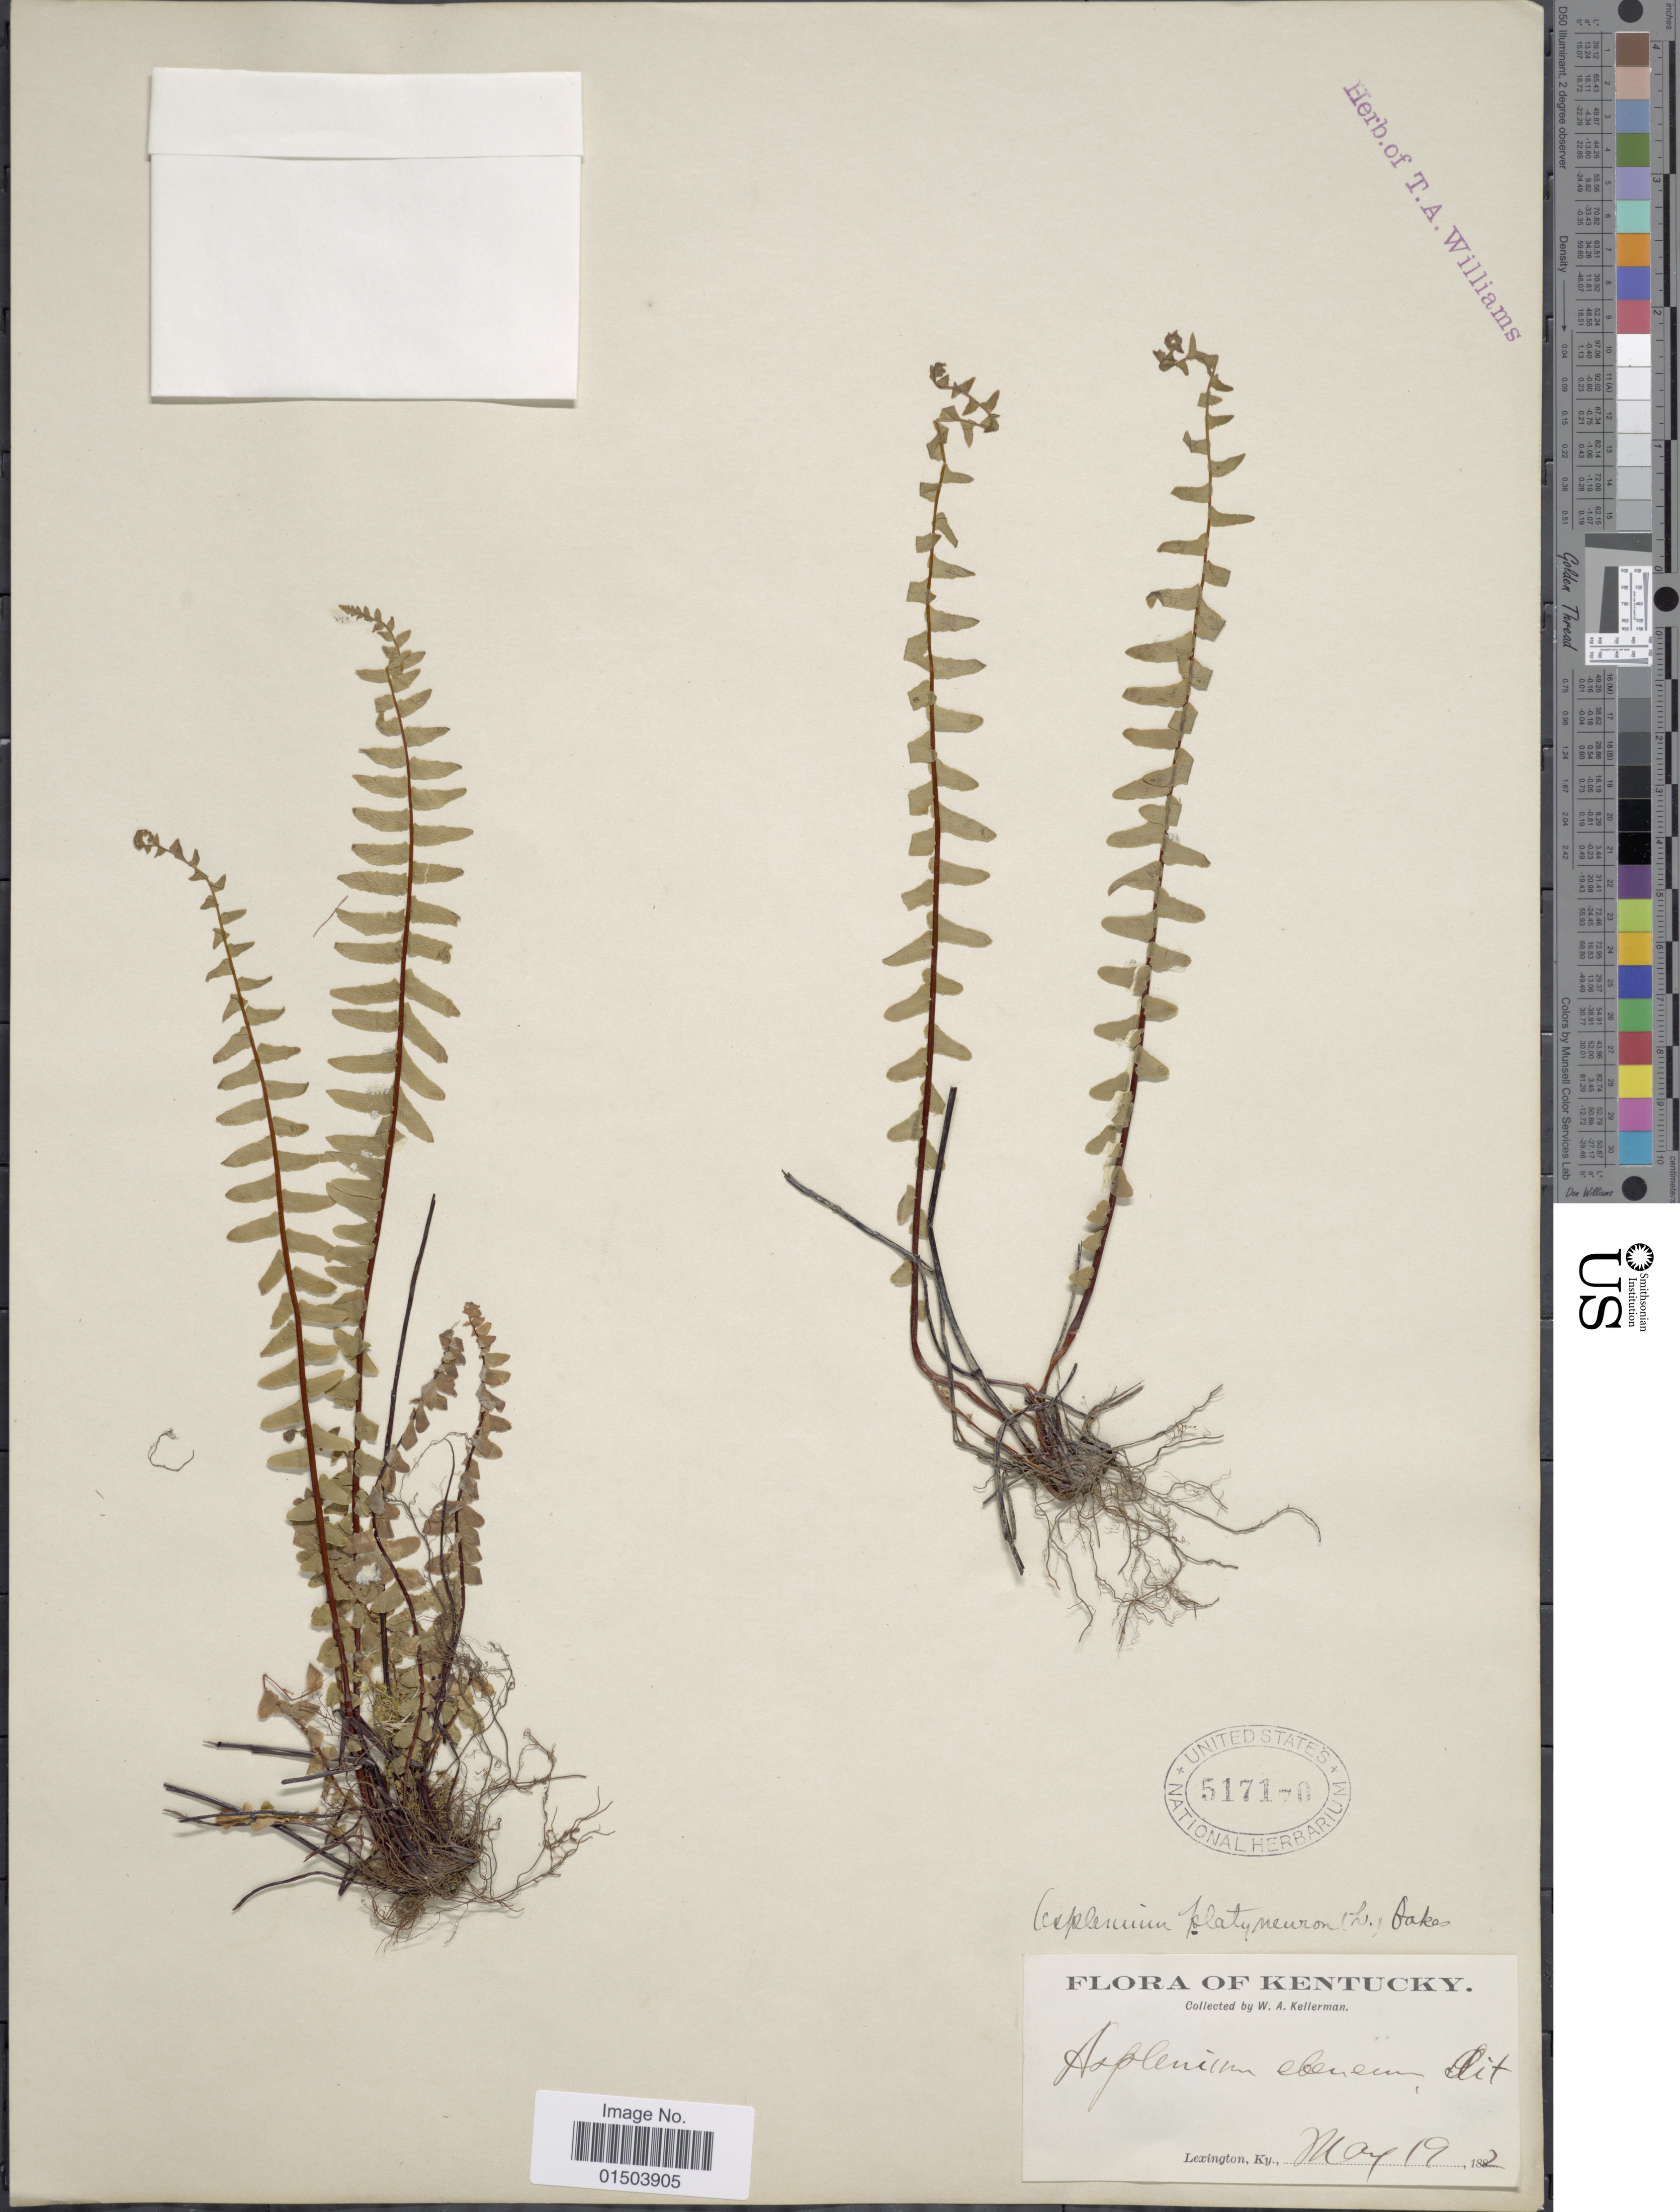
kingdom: Plantae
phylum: Tracheophyta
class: Polypodiopsida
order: Polypodiales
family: Aspleniaceae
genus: Asplenium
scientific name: Asplenium platyneuron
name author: (L.) Britton, Stearns & Poggenb.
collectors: W. Kellerman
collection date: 1882-05-19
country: United States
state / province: Kentucky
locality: Lexington.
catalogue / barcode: US 517170